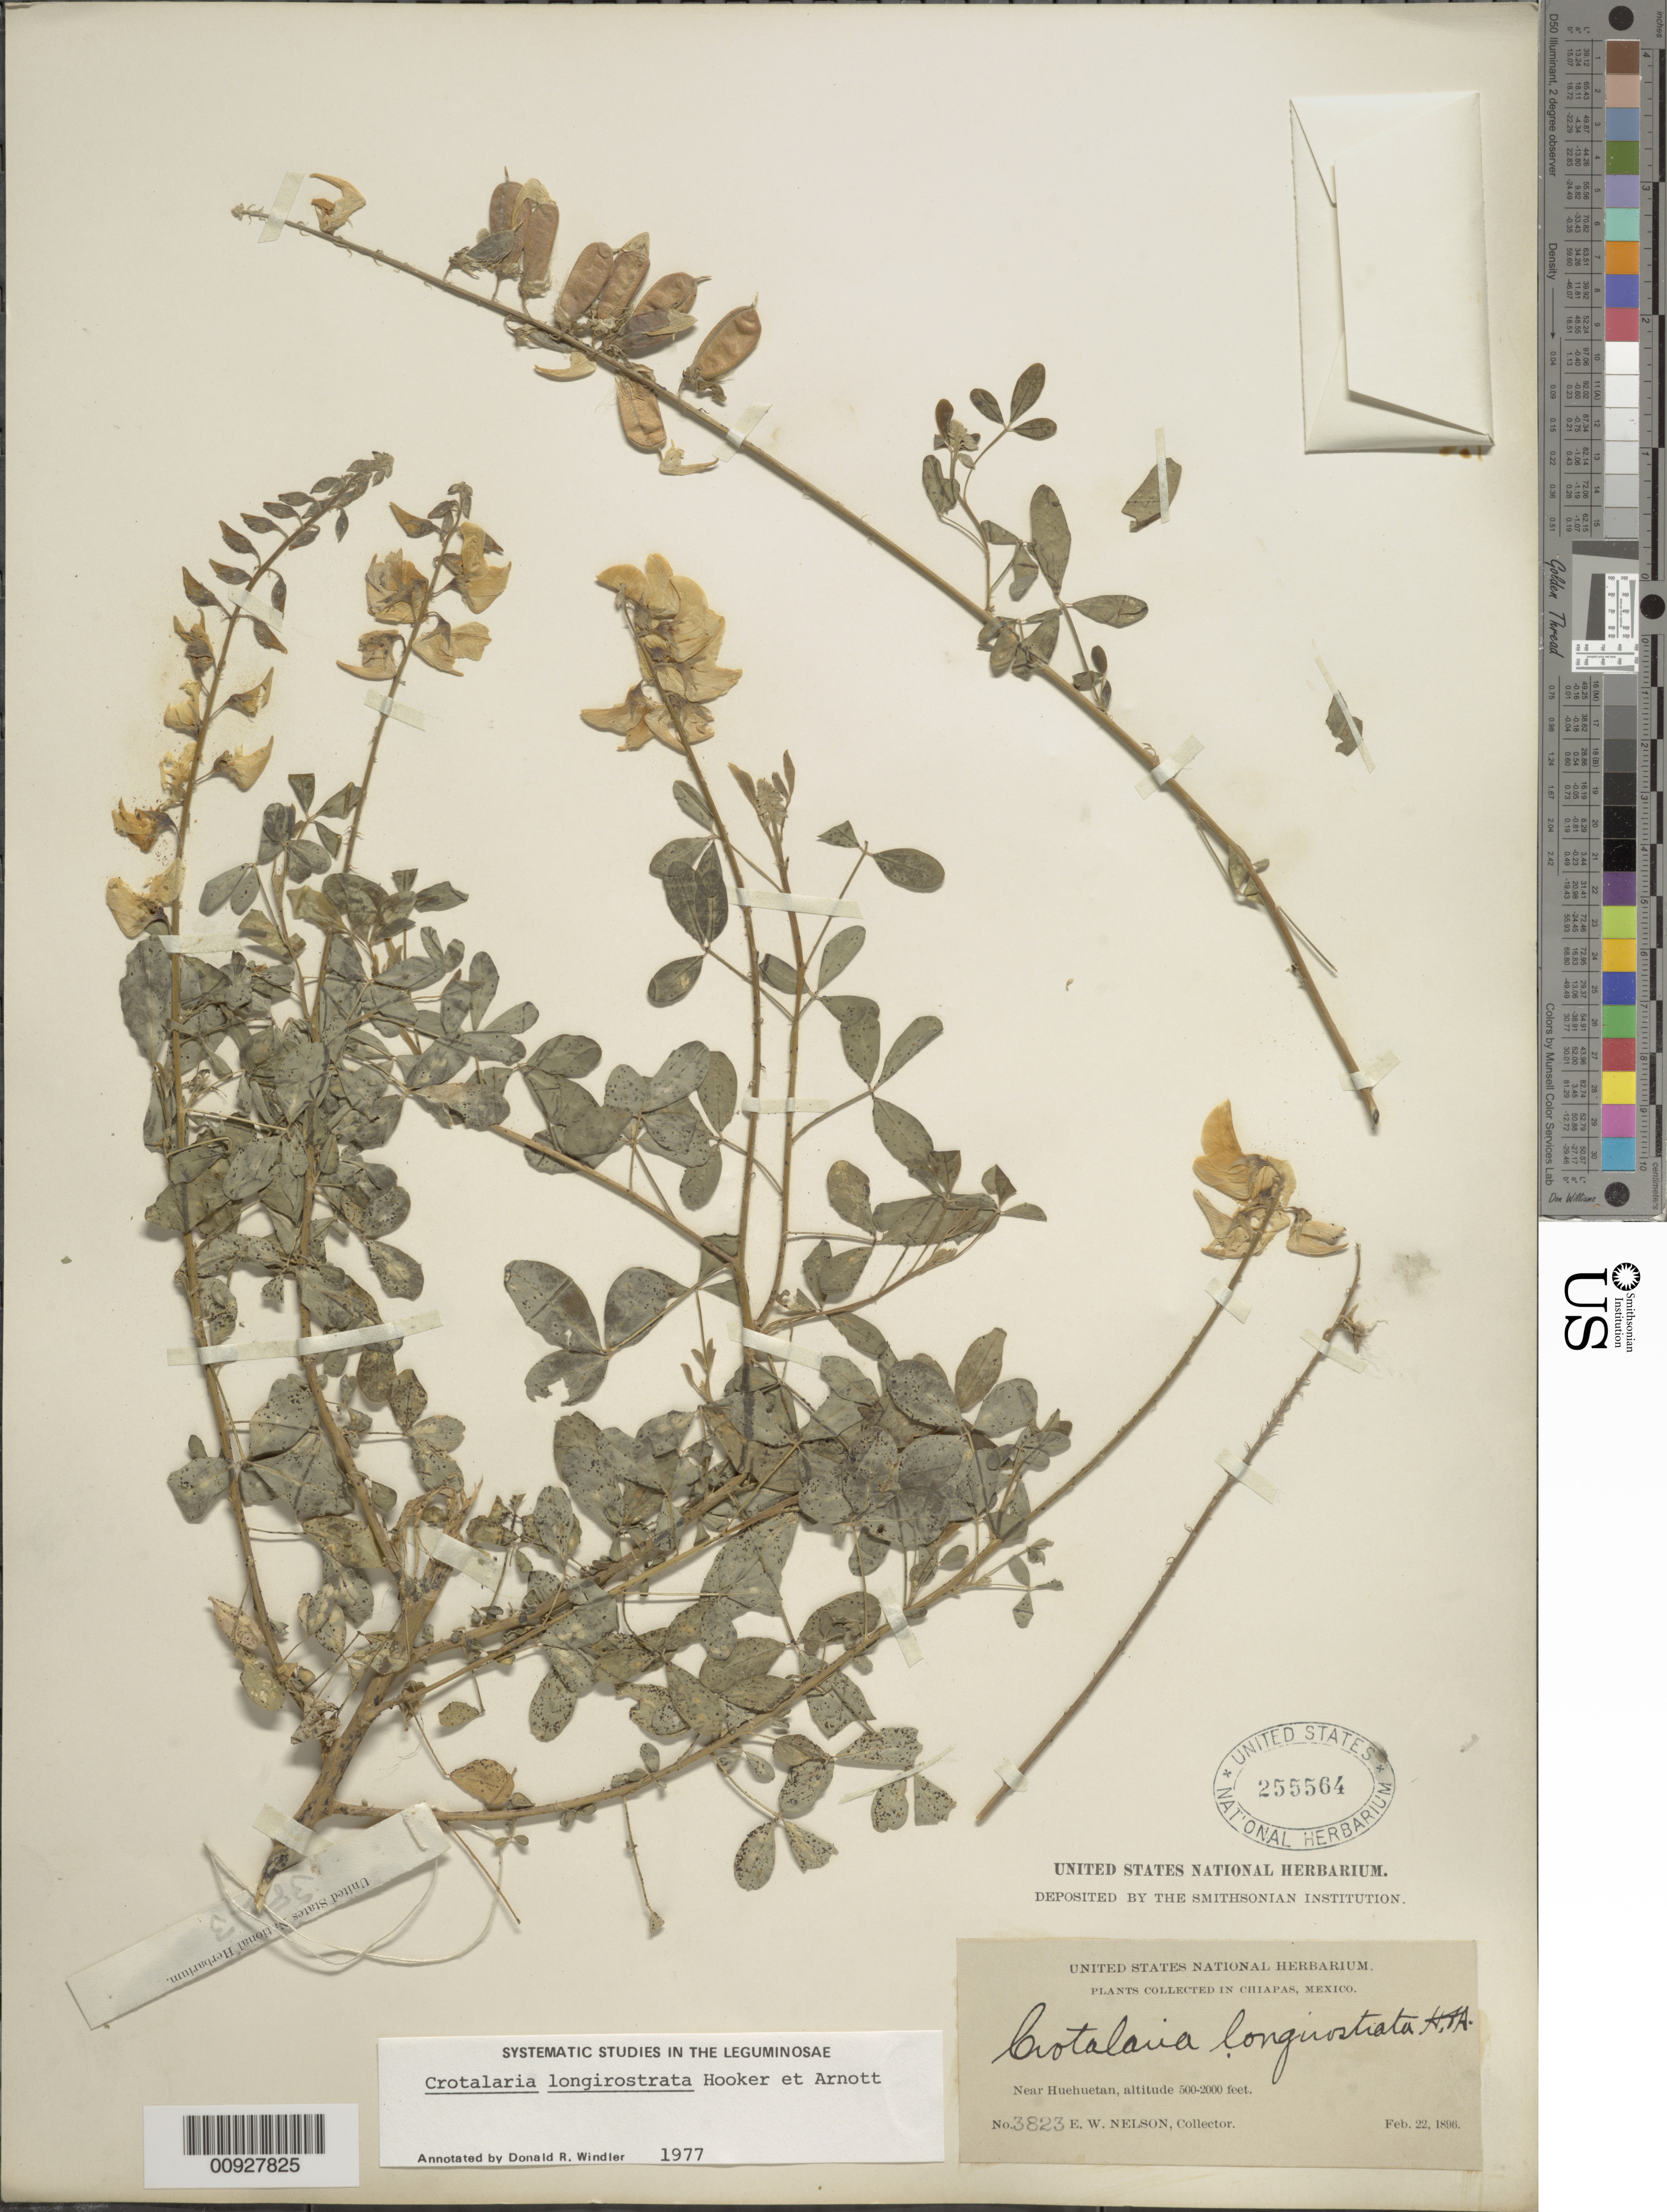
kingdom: Plantae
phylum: Tracheophyta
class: Magnoliopsida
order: Fabales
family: Fabaceae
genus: Crotalaria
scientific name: Crotalaria longirostrata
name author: Hook. & Arn.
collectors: E. W. Nelson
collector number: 3823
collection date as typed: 22 Feb 1896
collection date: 1896-02-22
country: Mexico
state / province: Chiapas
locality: Near Huehuetan.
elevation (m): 152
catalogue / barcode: US 255564